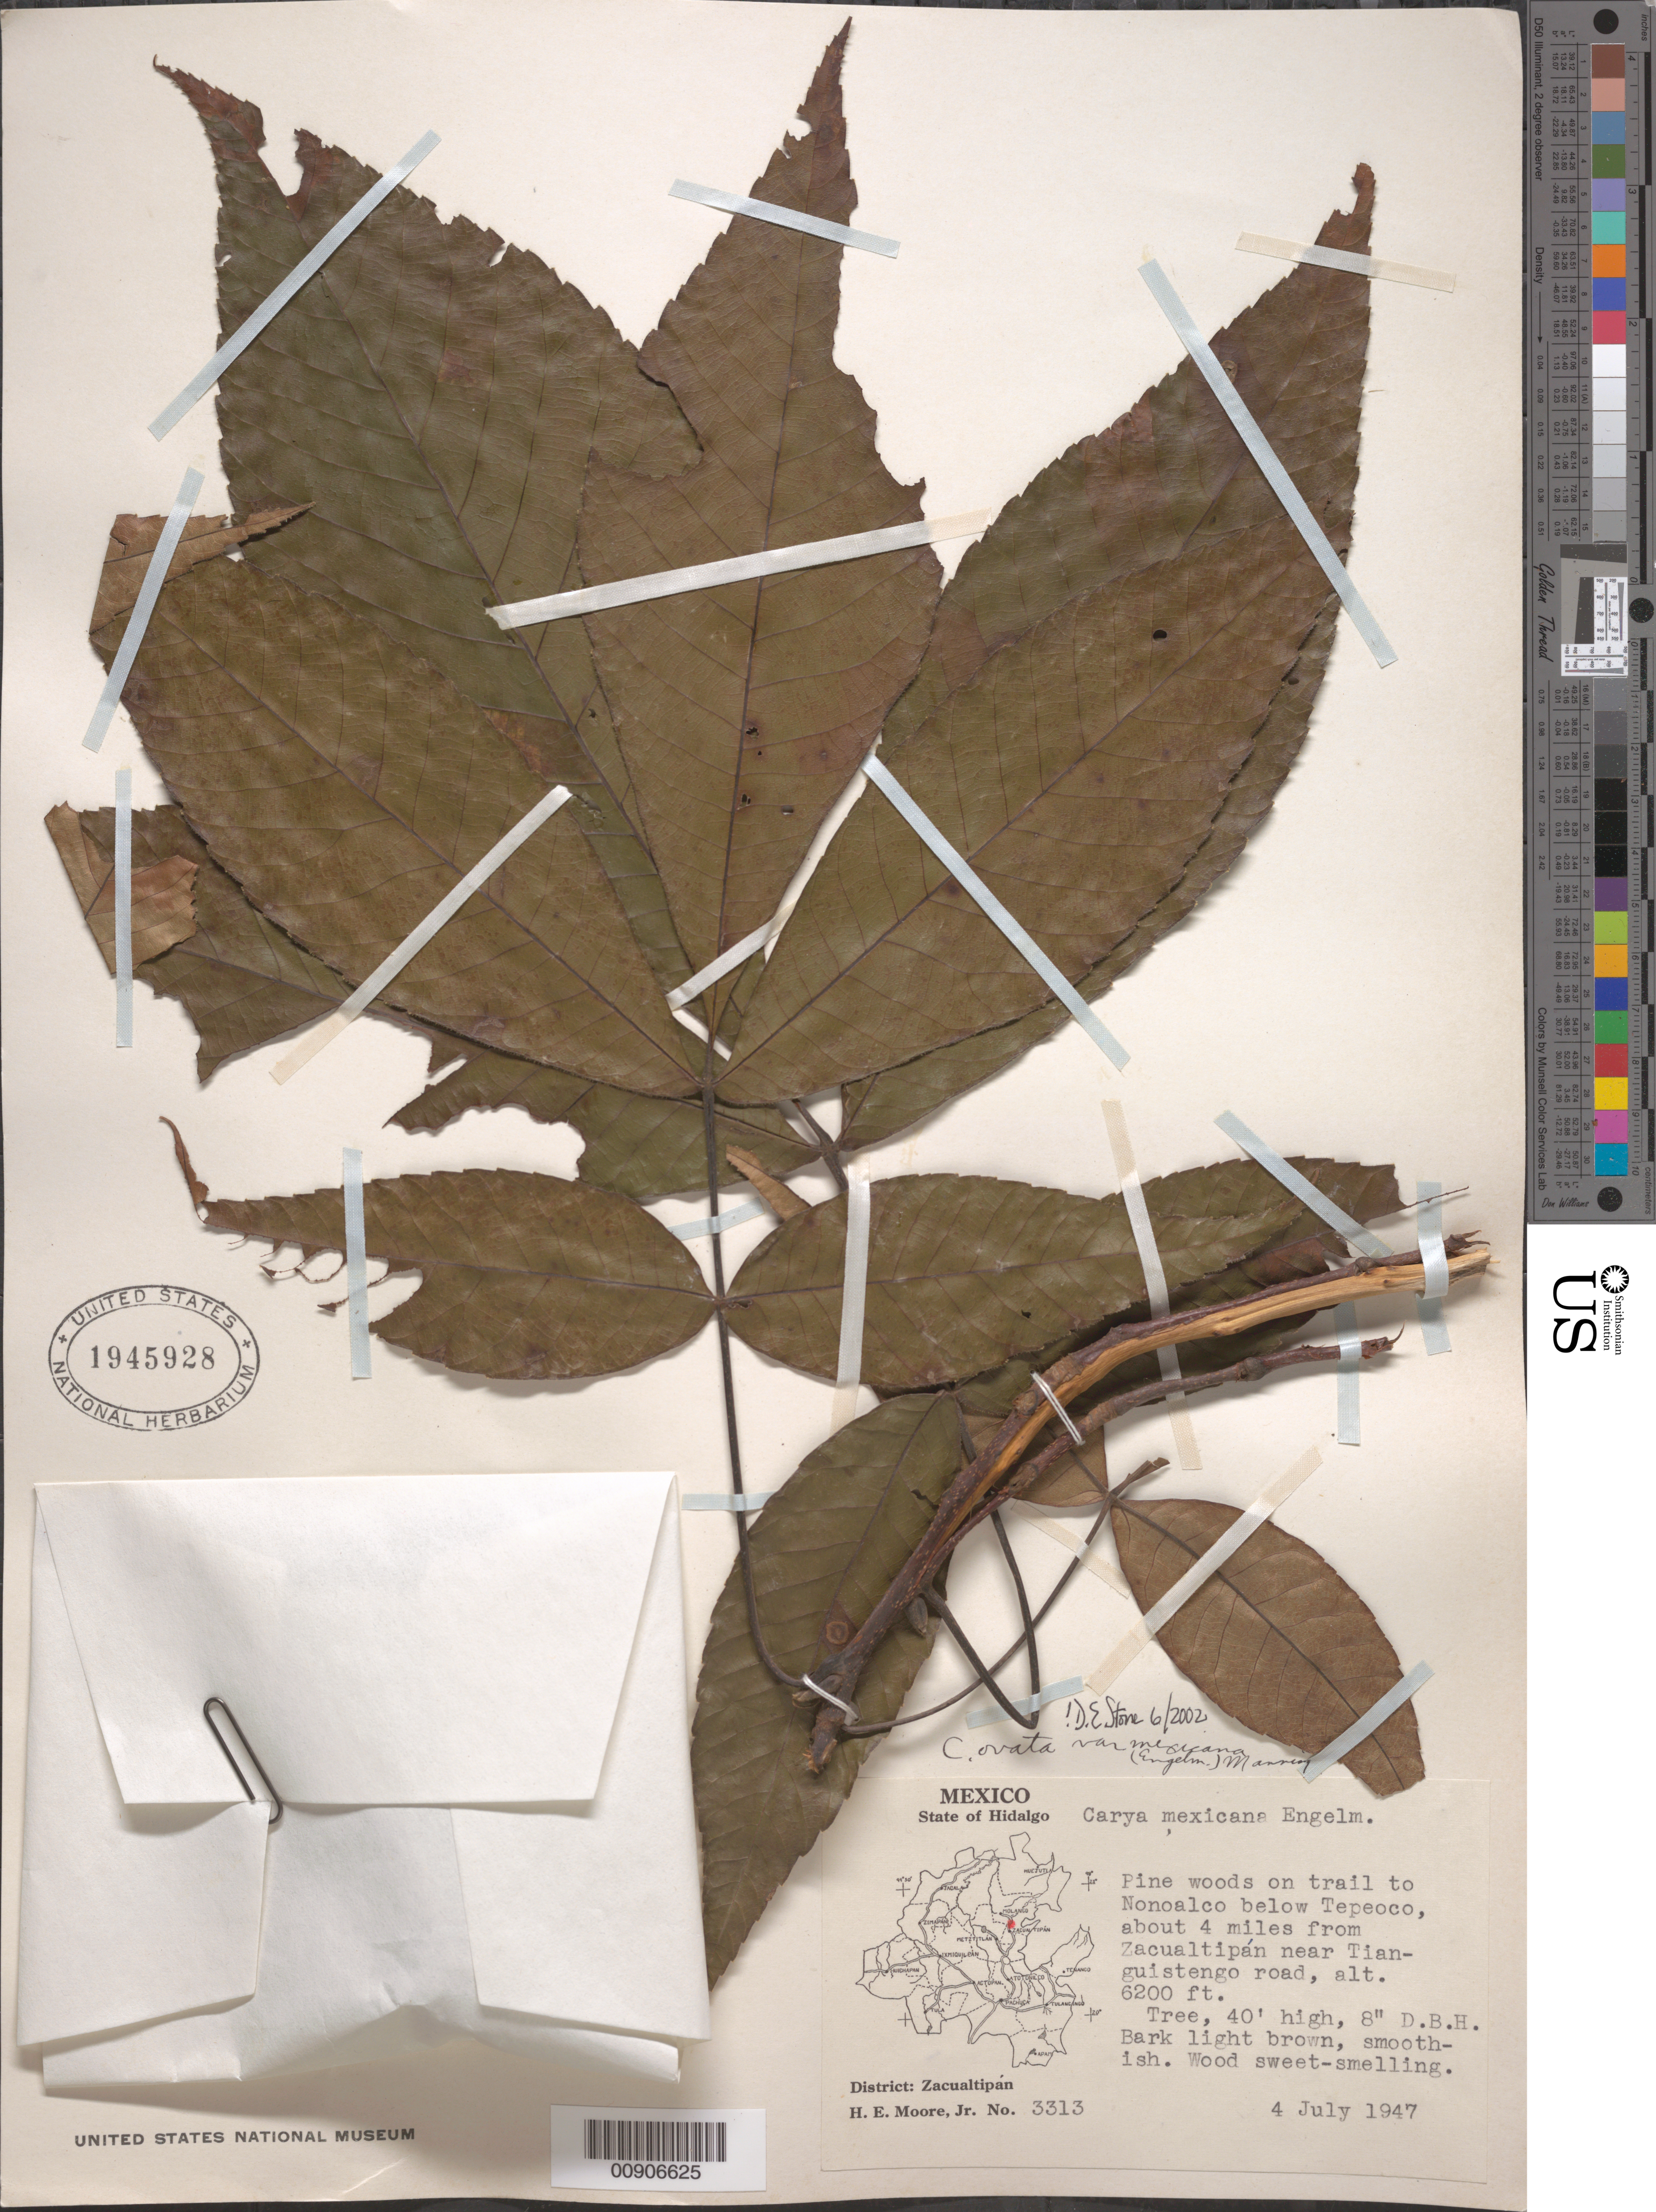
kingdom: Plantae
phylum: Tracheophyta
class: Magnoliopsida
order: Fagales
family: Juglandaceae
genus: Carya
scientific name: Carya ovata var. mexicana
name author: (Mill.) K. Koch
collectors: H. E. Moore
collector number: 3313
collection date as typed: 04 Jul 1947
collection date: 1947-07-04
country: Mexico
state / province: Hidalgo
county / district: Zacualtipán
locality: State of Hidalgo: District Zacualtipán: On trail to Nonoalco below Tepeoco, about 4 miles from Zacualtipán near Tianguistengo road.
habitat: Pine woods.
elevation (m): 1890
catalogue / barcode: US 1945928